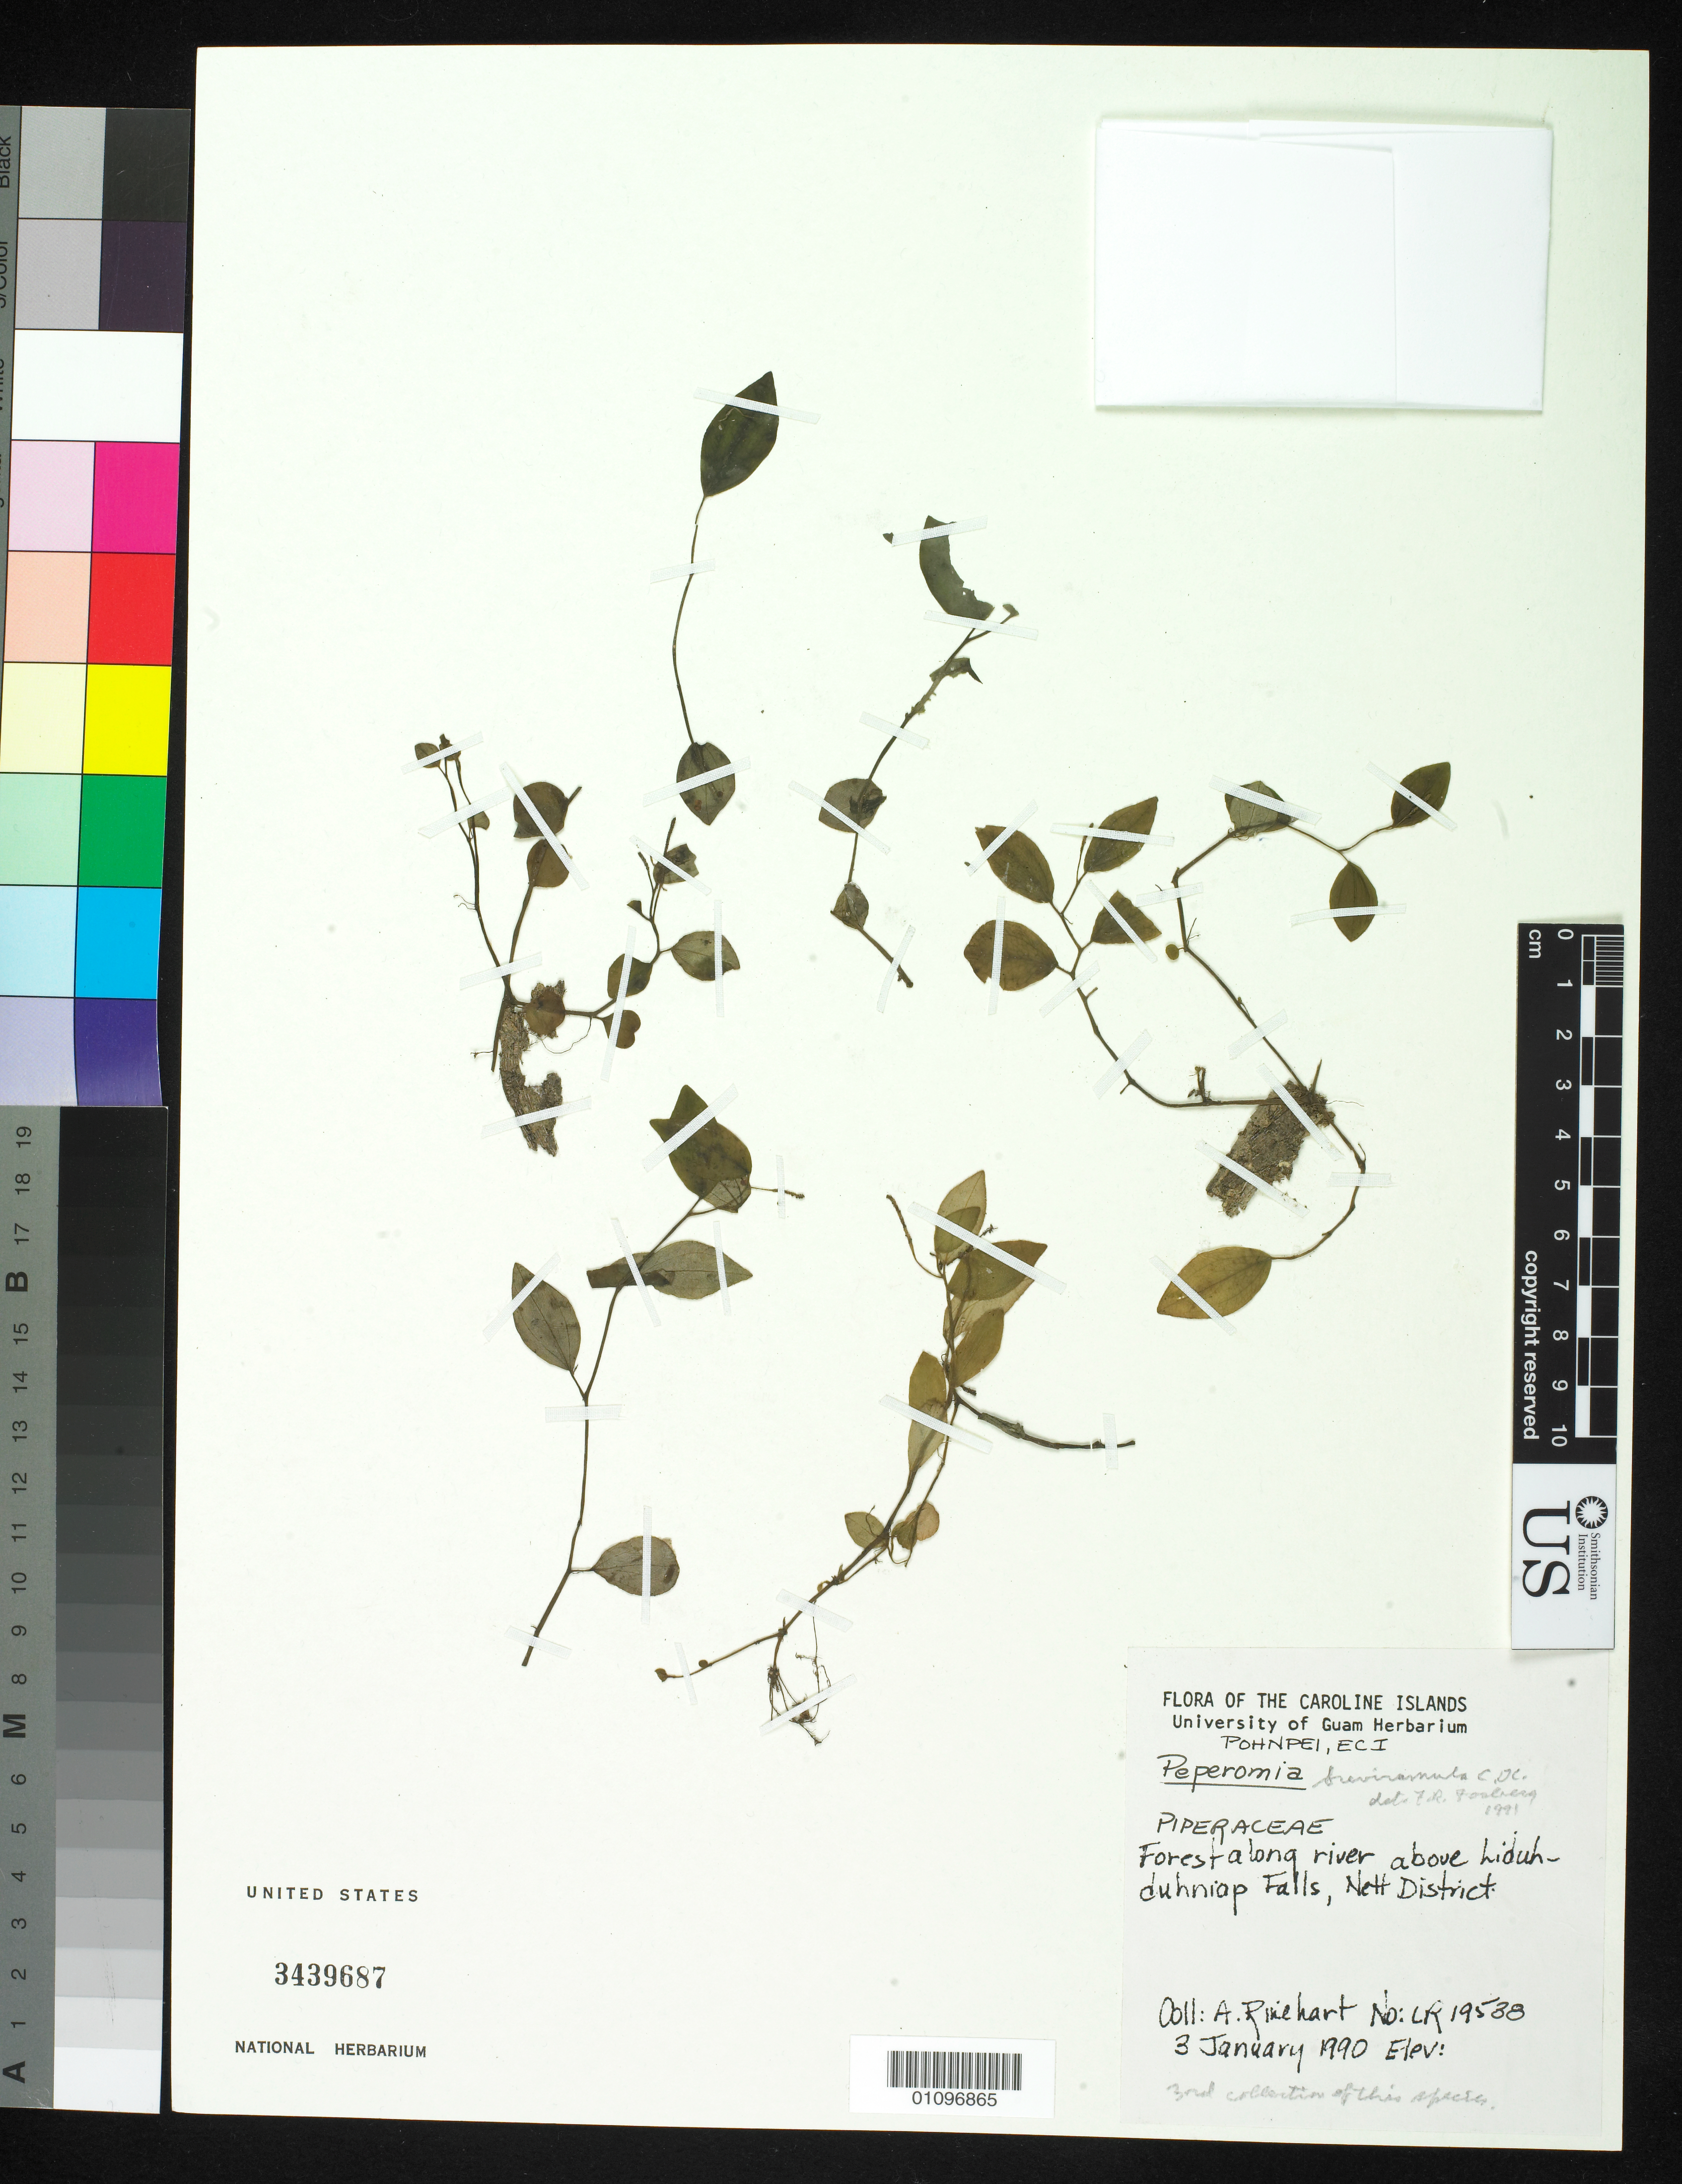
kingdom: Plantae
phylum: Tracheophyta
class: Magnoliopsida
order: Piperales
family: Piperaceae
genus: Peperomia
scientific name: Peperomia breviramula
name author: C. DC.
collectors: A. Rinehart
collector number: LR 19588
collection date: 1990-01-03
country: Micronesia, Federated States of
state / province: Pohnpei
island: Pohnpei [Ponape]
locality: Forest along river above Liduhduhniap Falls, Nett District.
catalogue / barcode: US 3439687